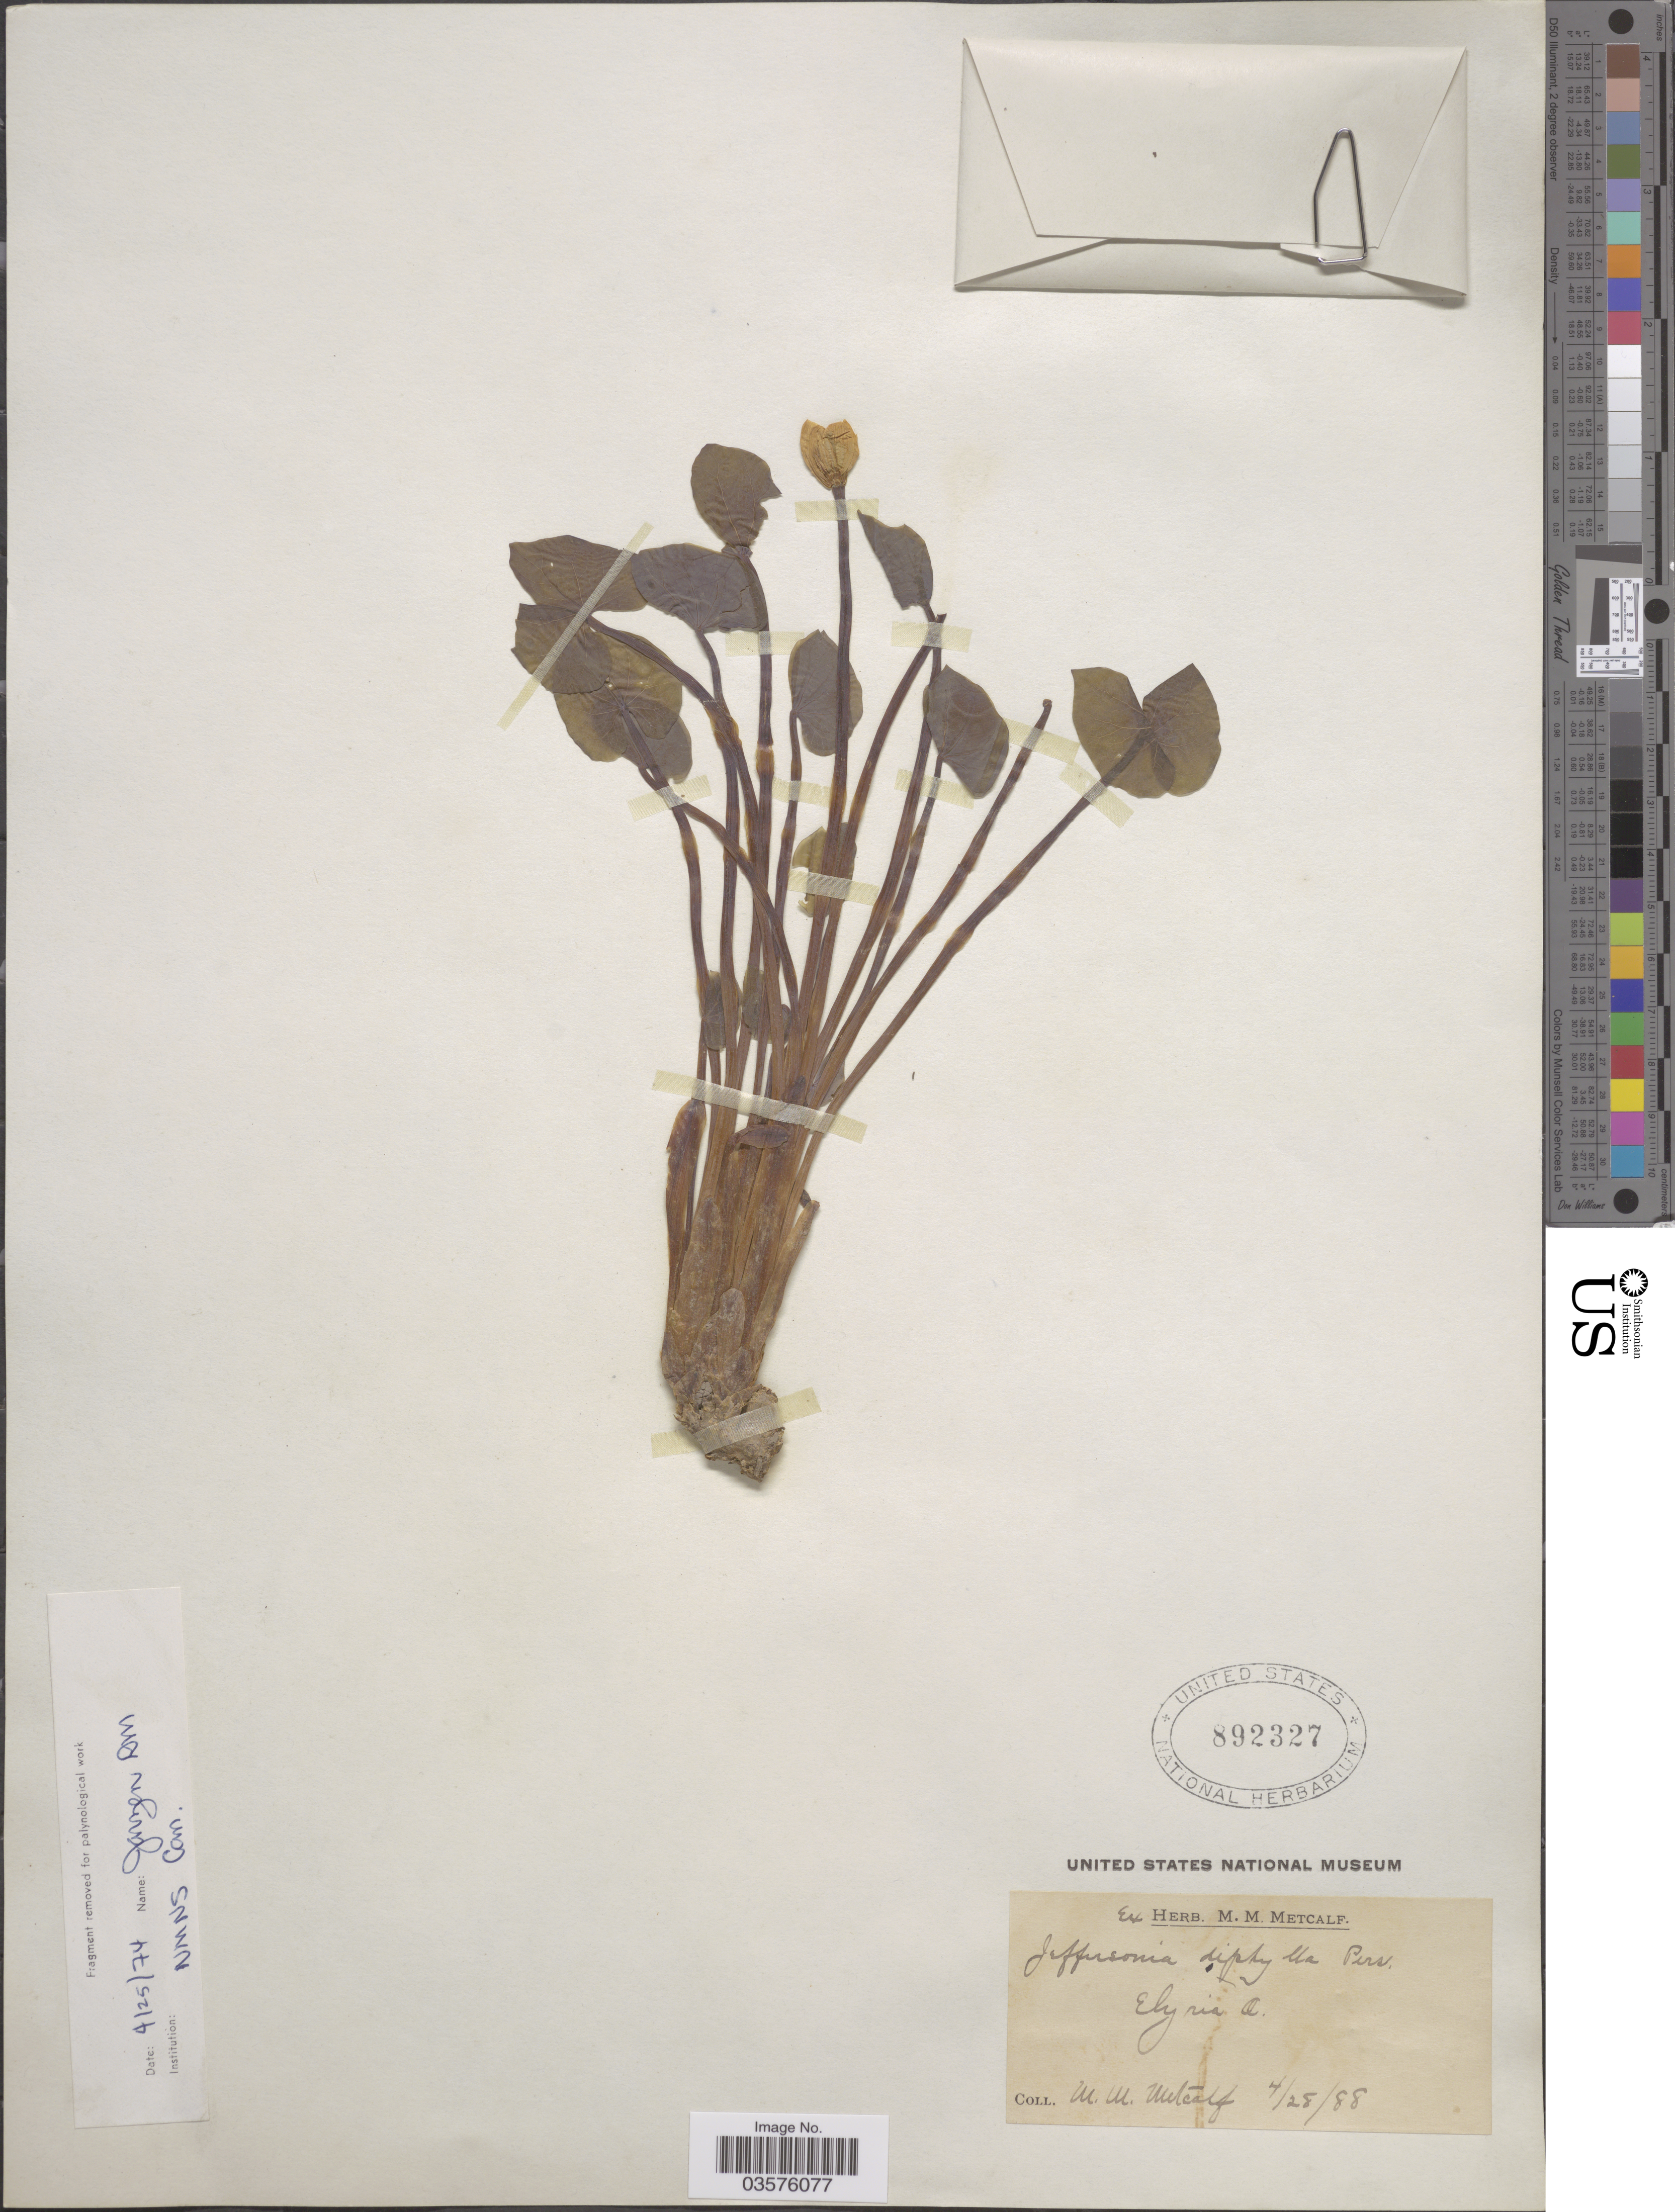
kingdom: Plantae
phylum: Tracheophyta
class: Magnoliopsida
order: Ranunculales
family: Berberidaceae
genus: Jeffersonia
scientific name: Jeffersonia diphylla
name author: (L.) Pers.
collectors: M. Metcalf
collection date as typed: Transcribed d/m/y: 28/4/88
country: United States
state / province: Ohio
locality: Elyria.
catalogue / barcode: US 892327